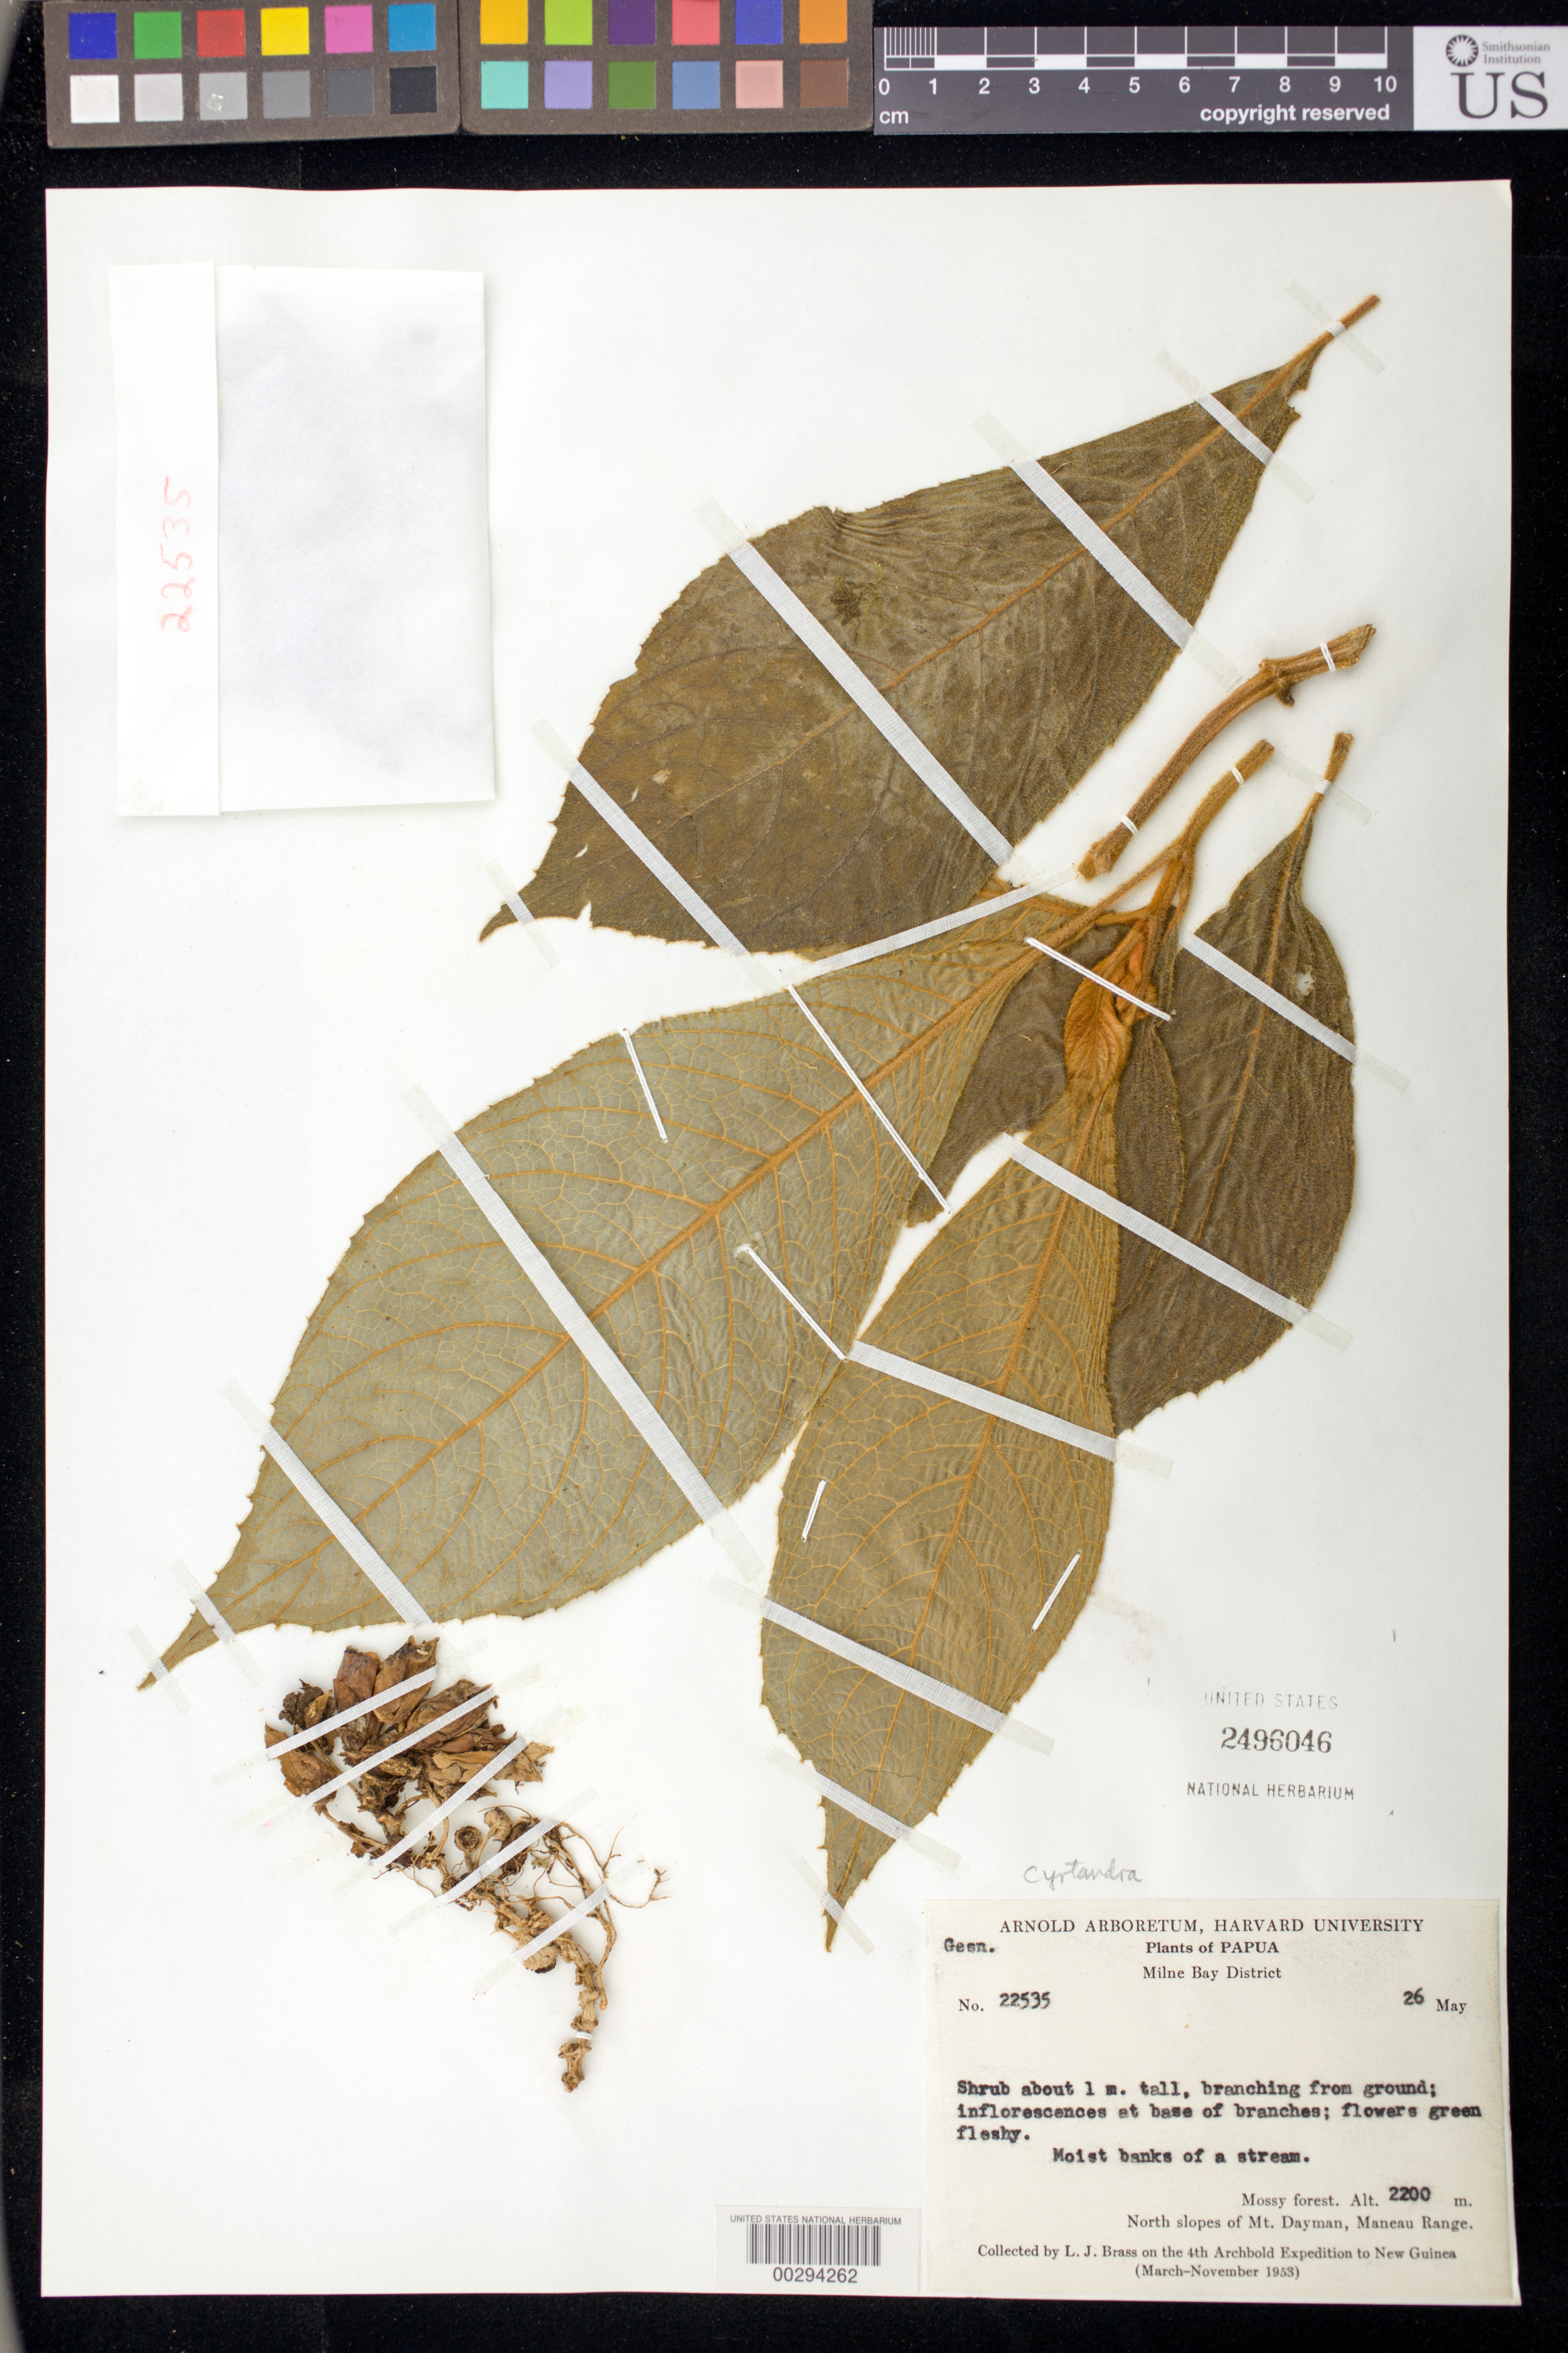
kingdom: Plantae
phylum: Tracheophyta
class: Magnoliopsida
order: Lamiales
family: Gesneriaceae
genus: Cyrtandra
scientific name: Cyrtandra sp.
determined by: Burtt, B. L.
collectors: L. J. Brass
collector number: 22535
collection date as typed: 26 May 1953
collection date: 1953-05-26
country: Papua New Guinea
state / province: Milne Bay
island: New Guinea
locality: Milne bay dist, north slopes of mt dayman, maneau range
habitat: Moist banks of a stream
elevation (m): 2200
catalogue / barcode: US 2496046